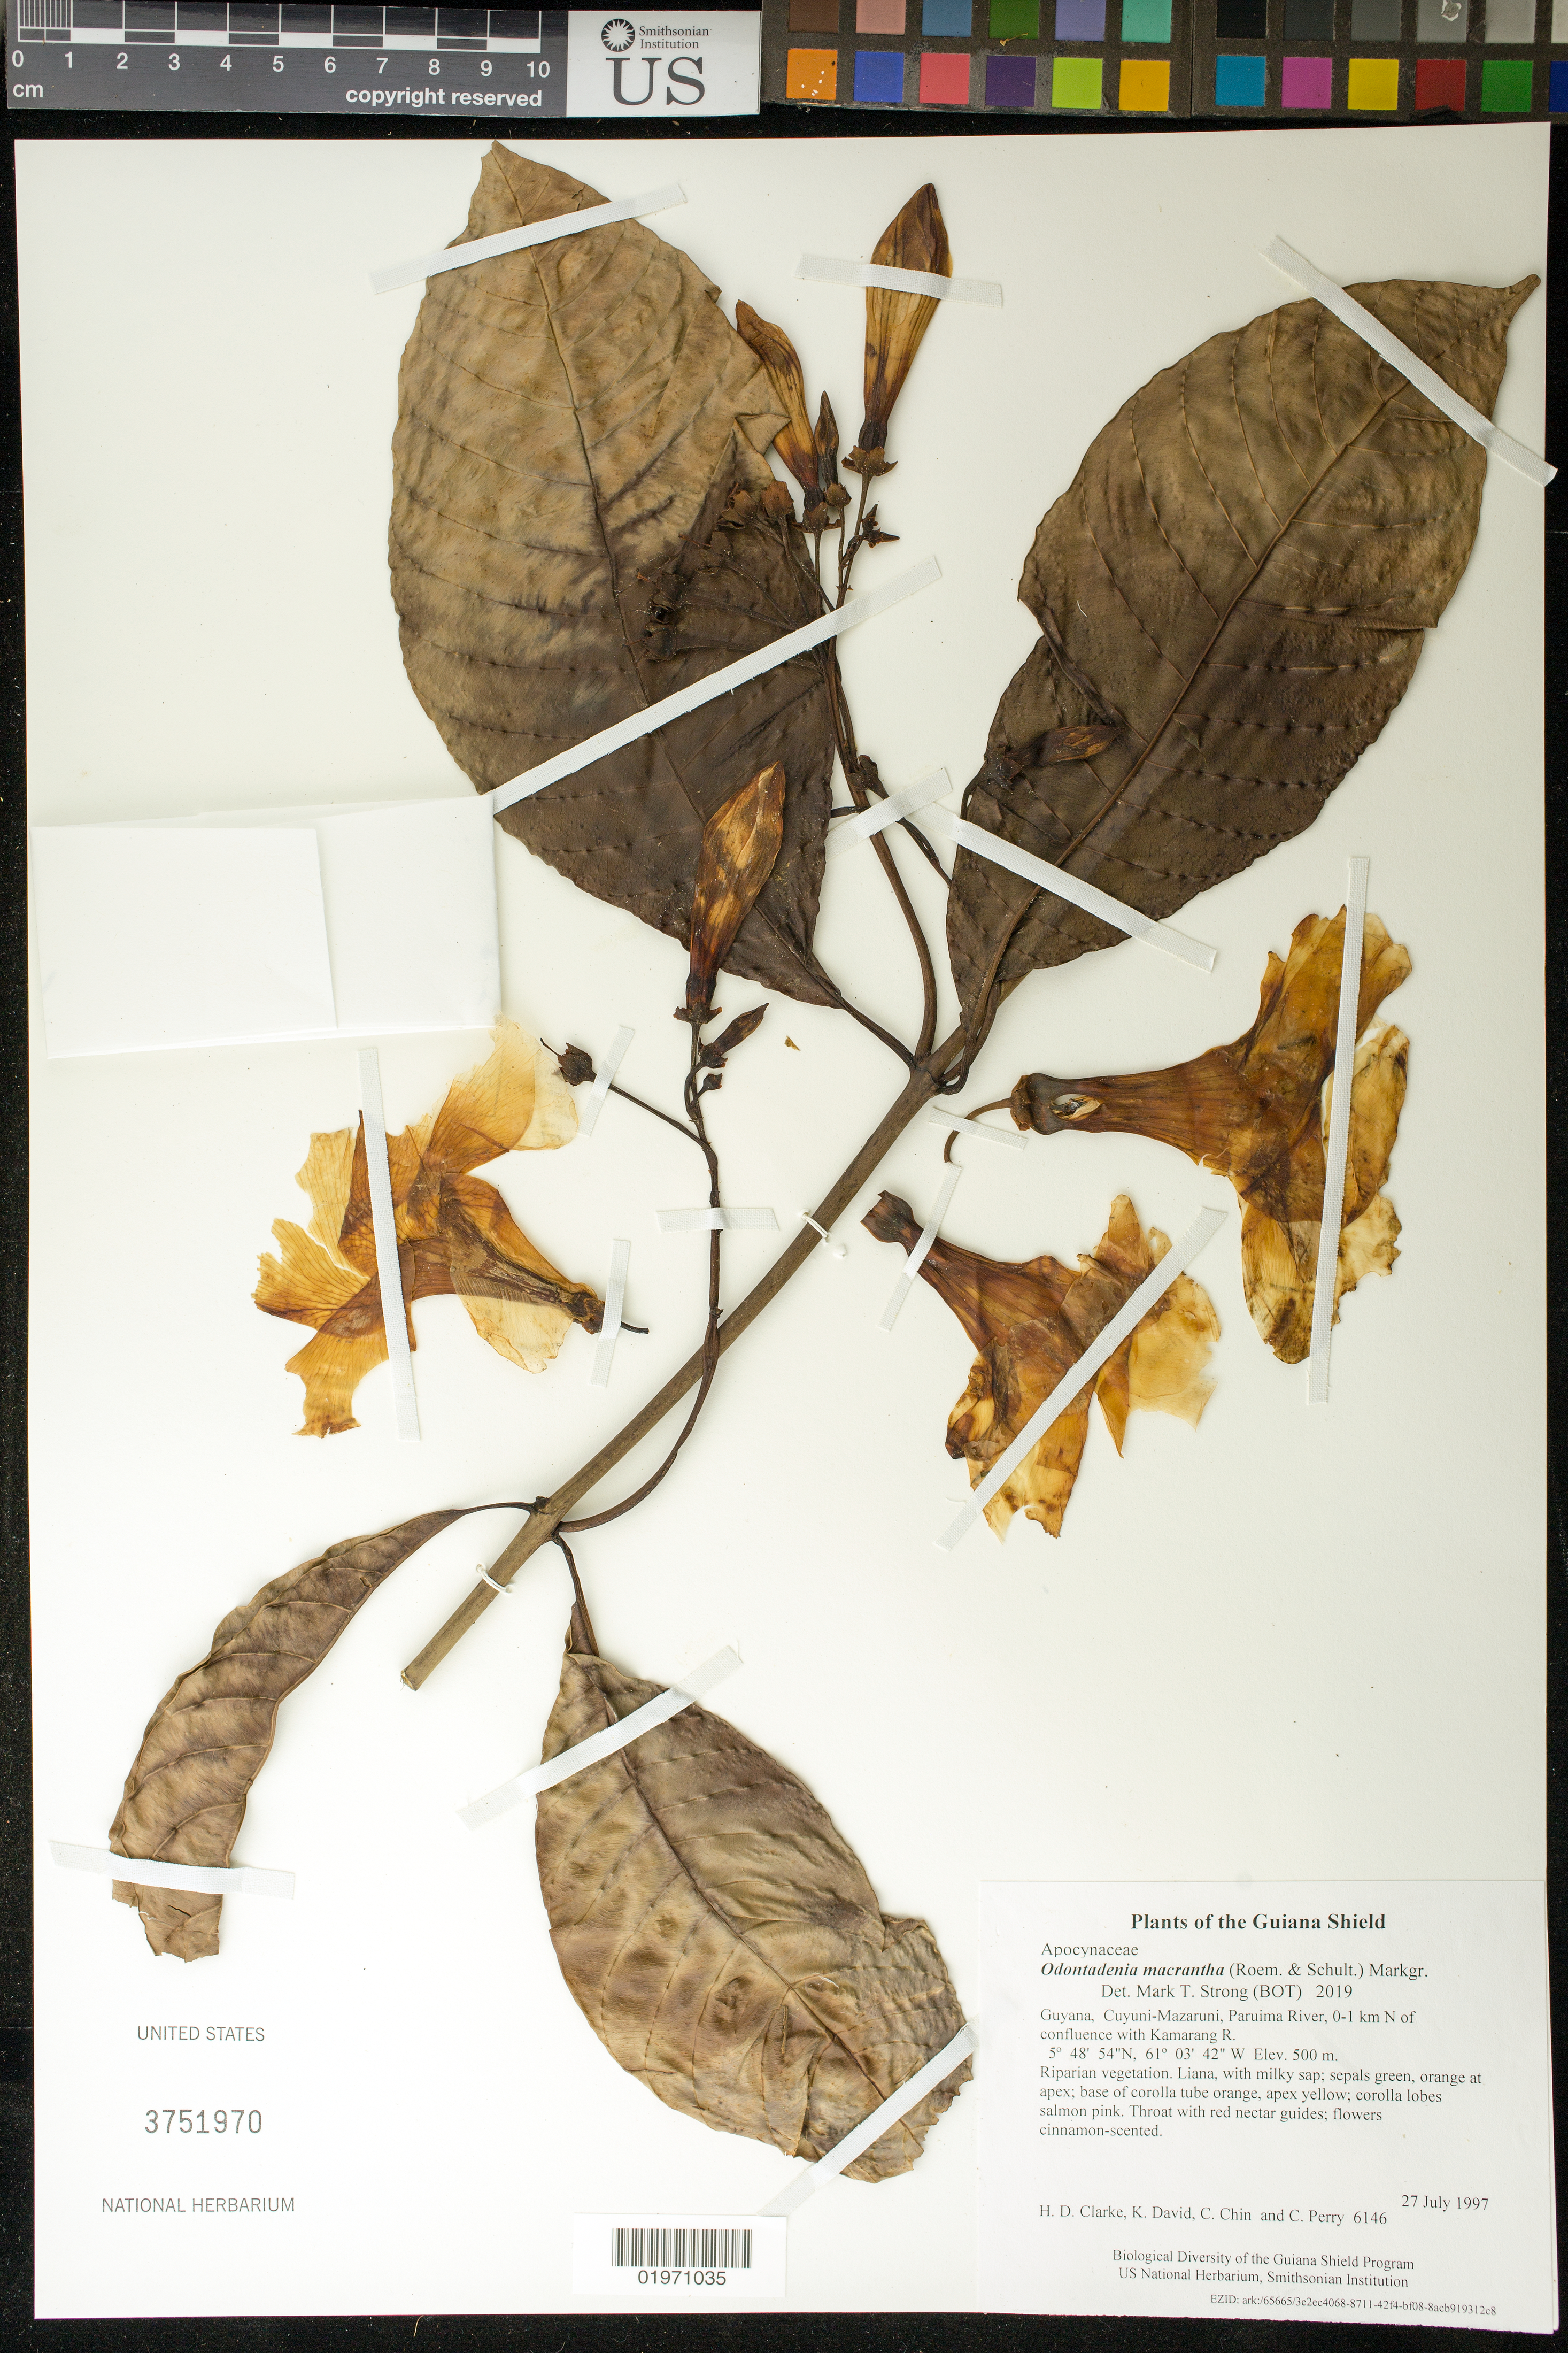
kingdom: Plantae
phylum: Tracheophyta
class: Magnoliopsida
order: Gentianales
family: Apocynaceae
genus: Odontadenia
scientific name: Odontadenia macrantha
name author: (Roem. & Schult.) Markgr.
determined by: Strong, Mark T., (BOT), Smithsonian Institution - National Museum of Natural History (UNITED STATES)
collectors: H. D. Clarke, K. David, C. Chin & C. Perry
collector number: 6146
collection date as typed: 27 July 1997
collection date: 1997-07-27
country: Guyana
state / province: Cuyuni-Mazaruni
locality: Paruima River, 0-1 km N of confluence with Kamarang R.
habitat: Riparian vegetation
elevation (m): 500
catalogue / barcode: US 3751970